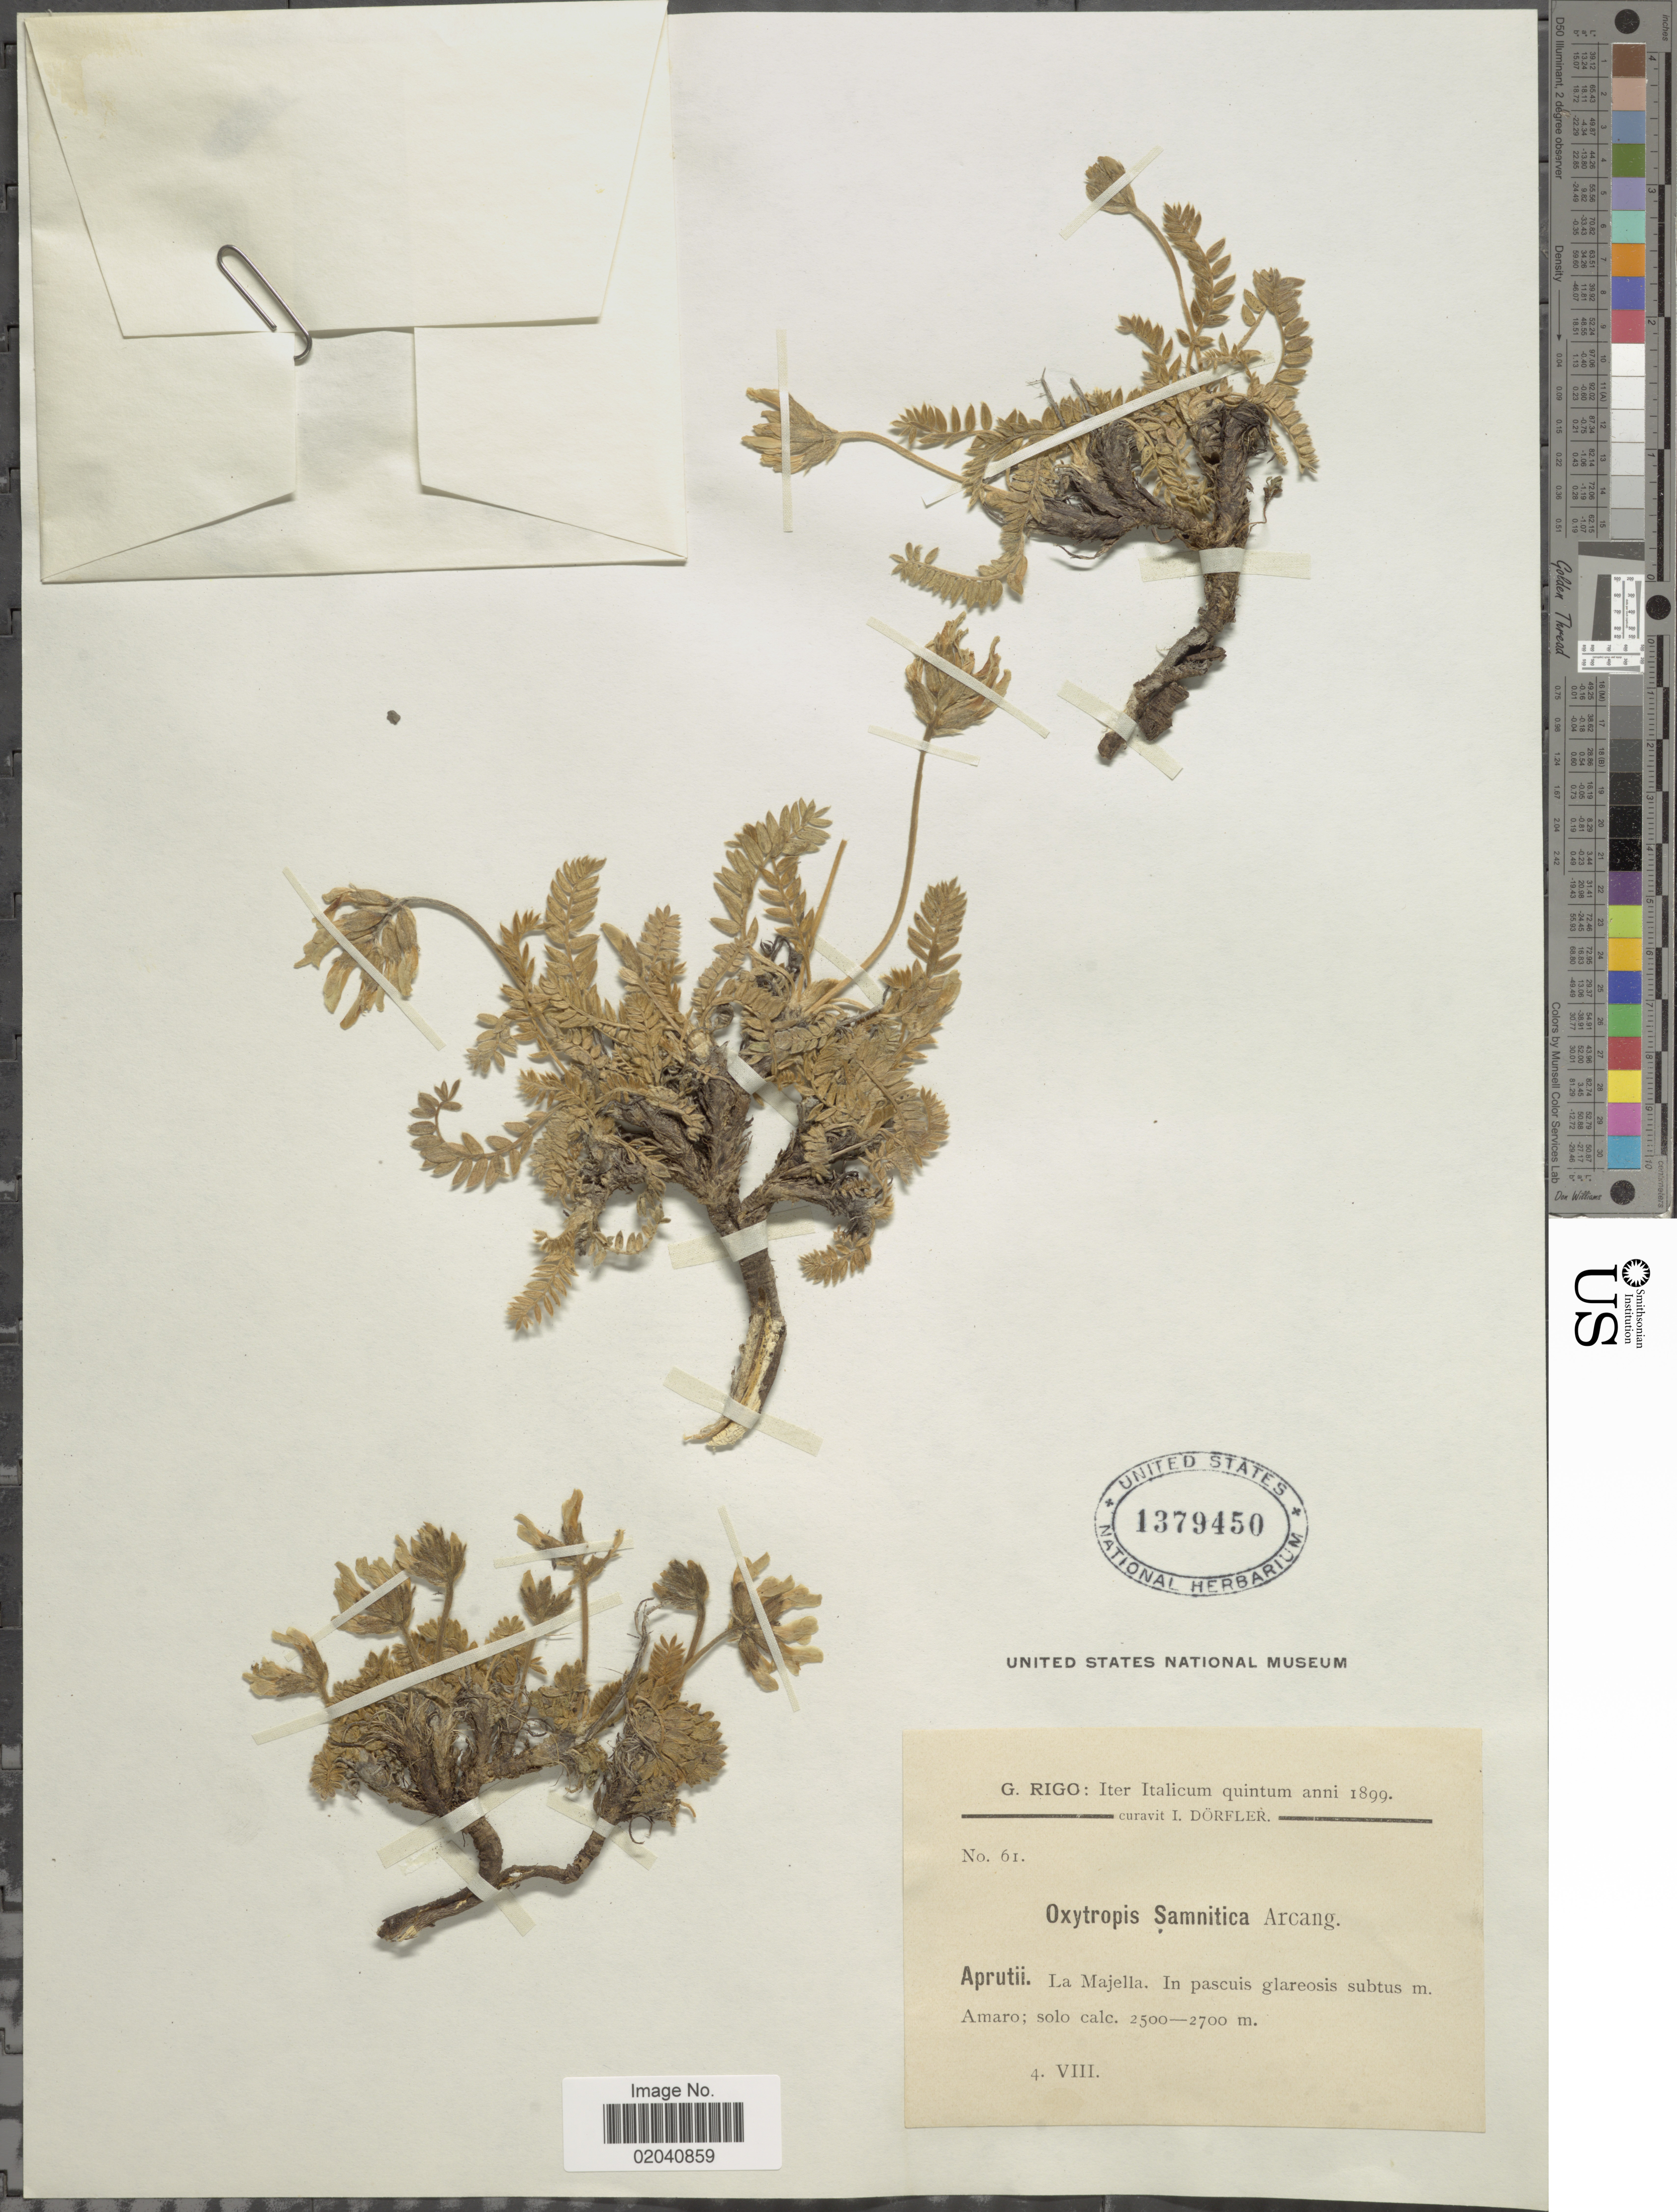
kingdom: Plantae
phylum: Tracheophyta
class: Magnoliopsida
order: Fabales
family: Fabaceae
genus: Oxytropis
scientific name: Oxytropis samnitica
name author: (Arcang.) Vierh.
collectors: G. Rigo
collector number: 61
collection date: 1899-08-04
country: Italy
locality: Aprutii. La Majella. In pascuis glareosis subtus m. Amaro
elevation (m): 2500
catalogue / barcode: US 1379450